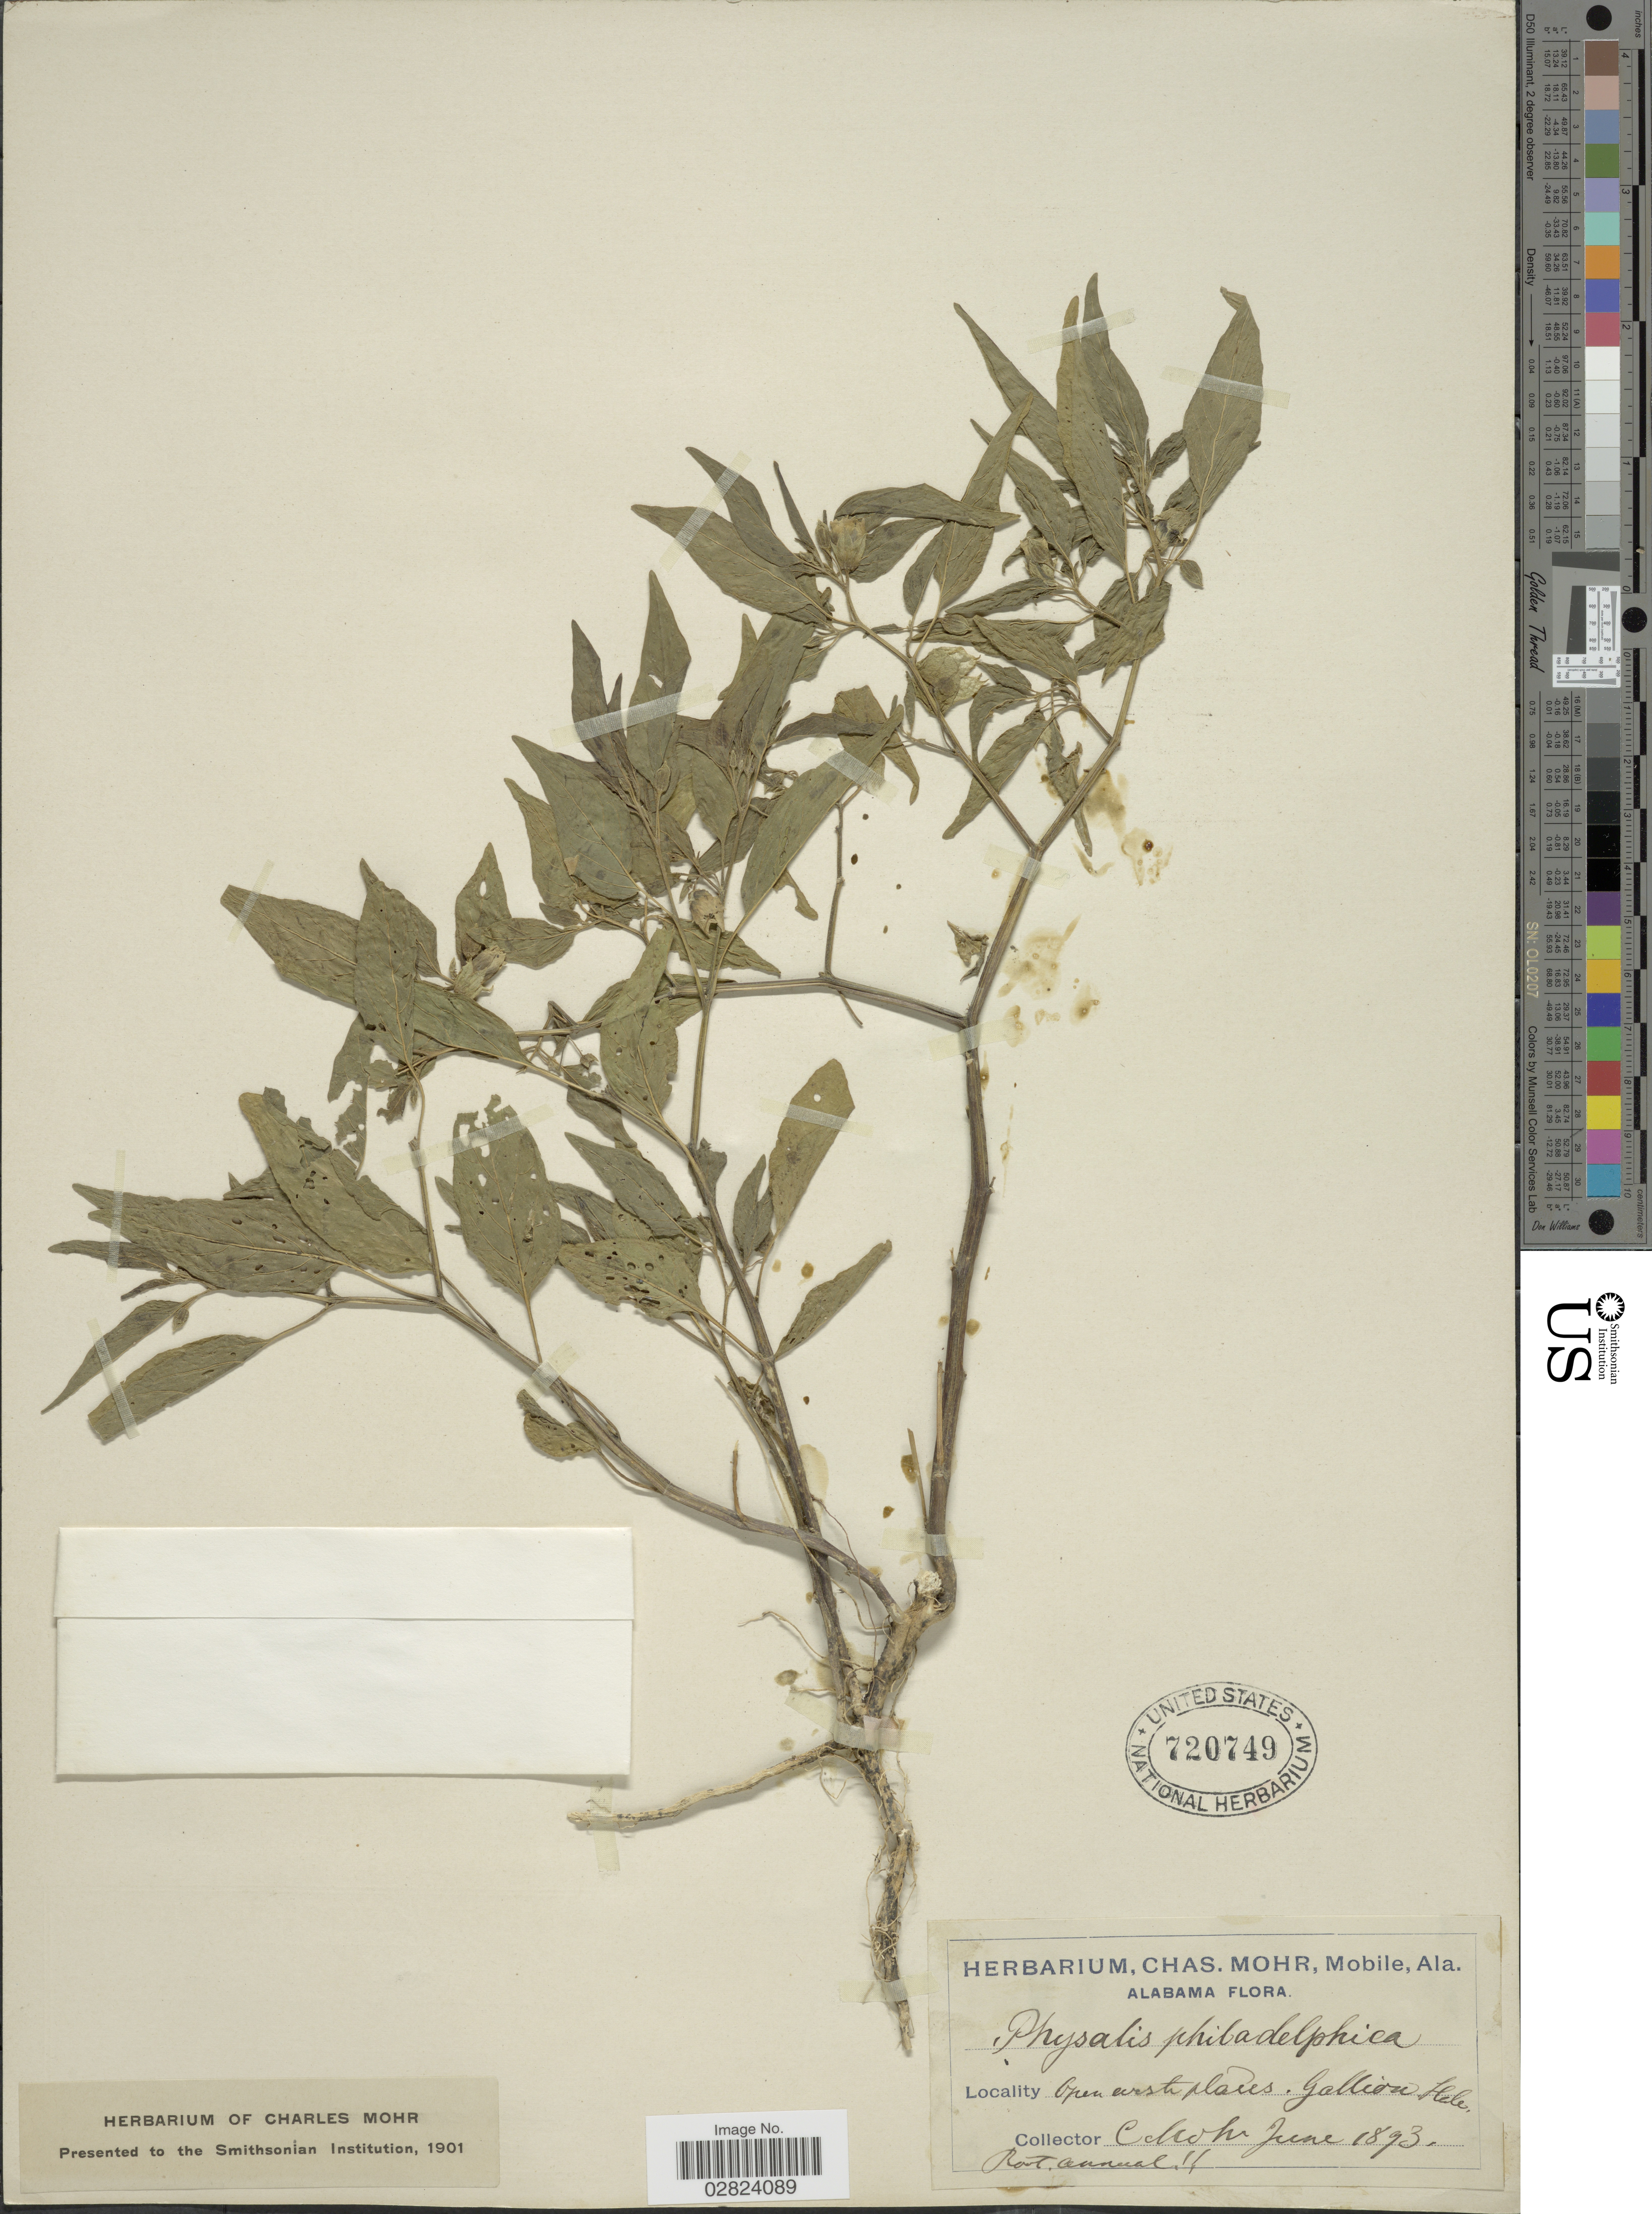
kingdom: Plantae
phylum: Tracheophyta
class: Magnoliopsida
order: Solanales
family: Solanaceae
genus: Physalis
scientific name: Physalis philadelphica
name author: Lam.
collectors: Mohr, C. T. (herbarium)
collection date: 1893-06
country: United States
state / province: Alabama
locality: Gallion Hill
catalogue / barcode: US 720749